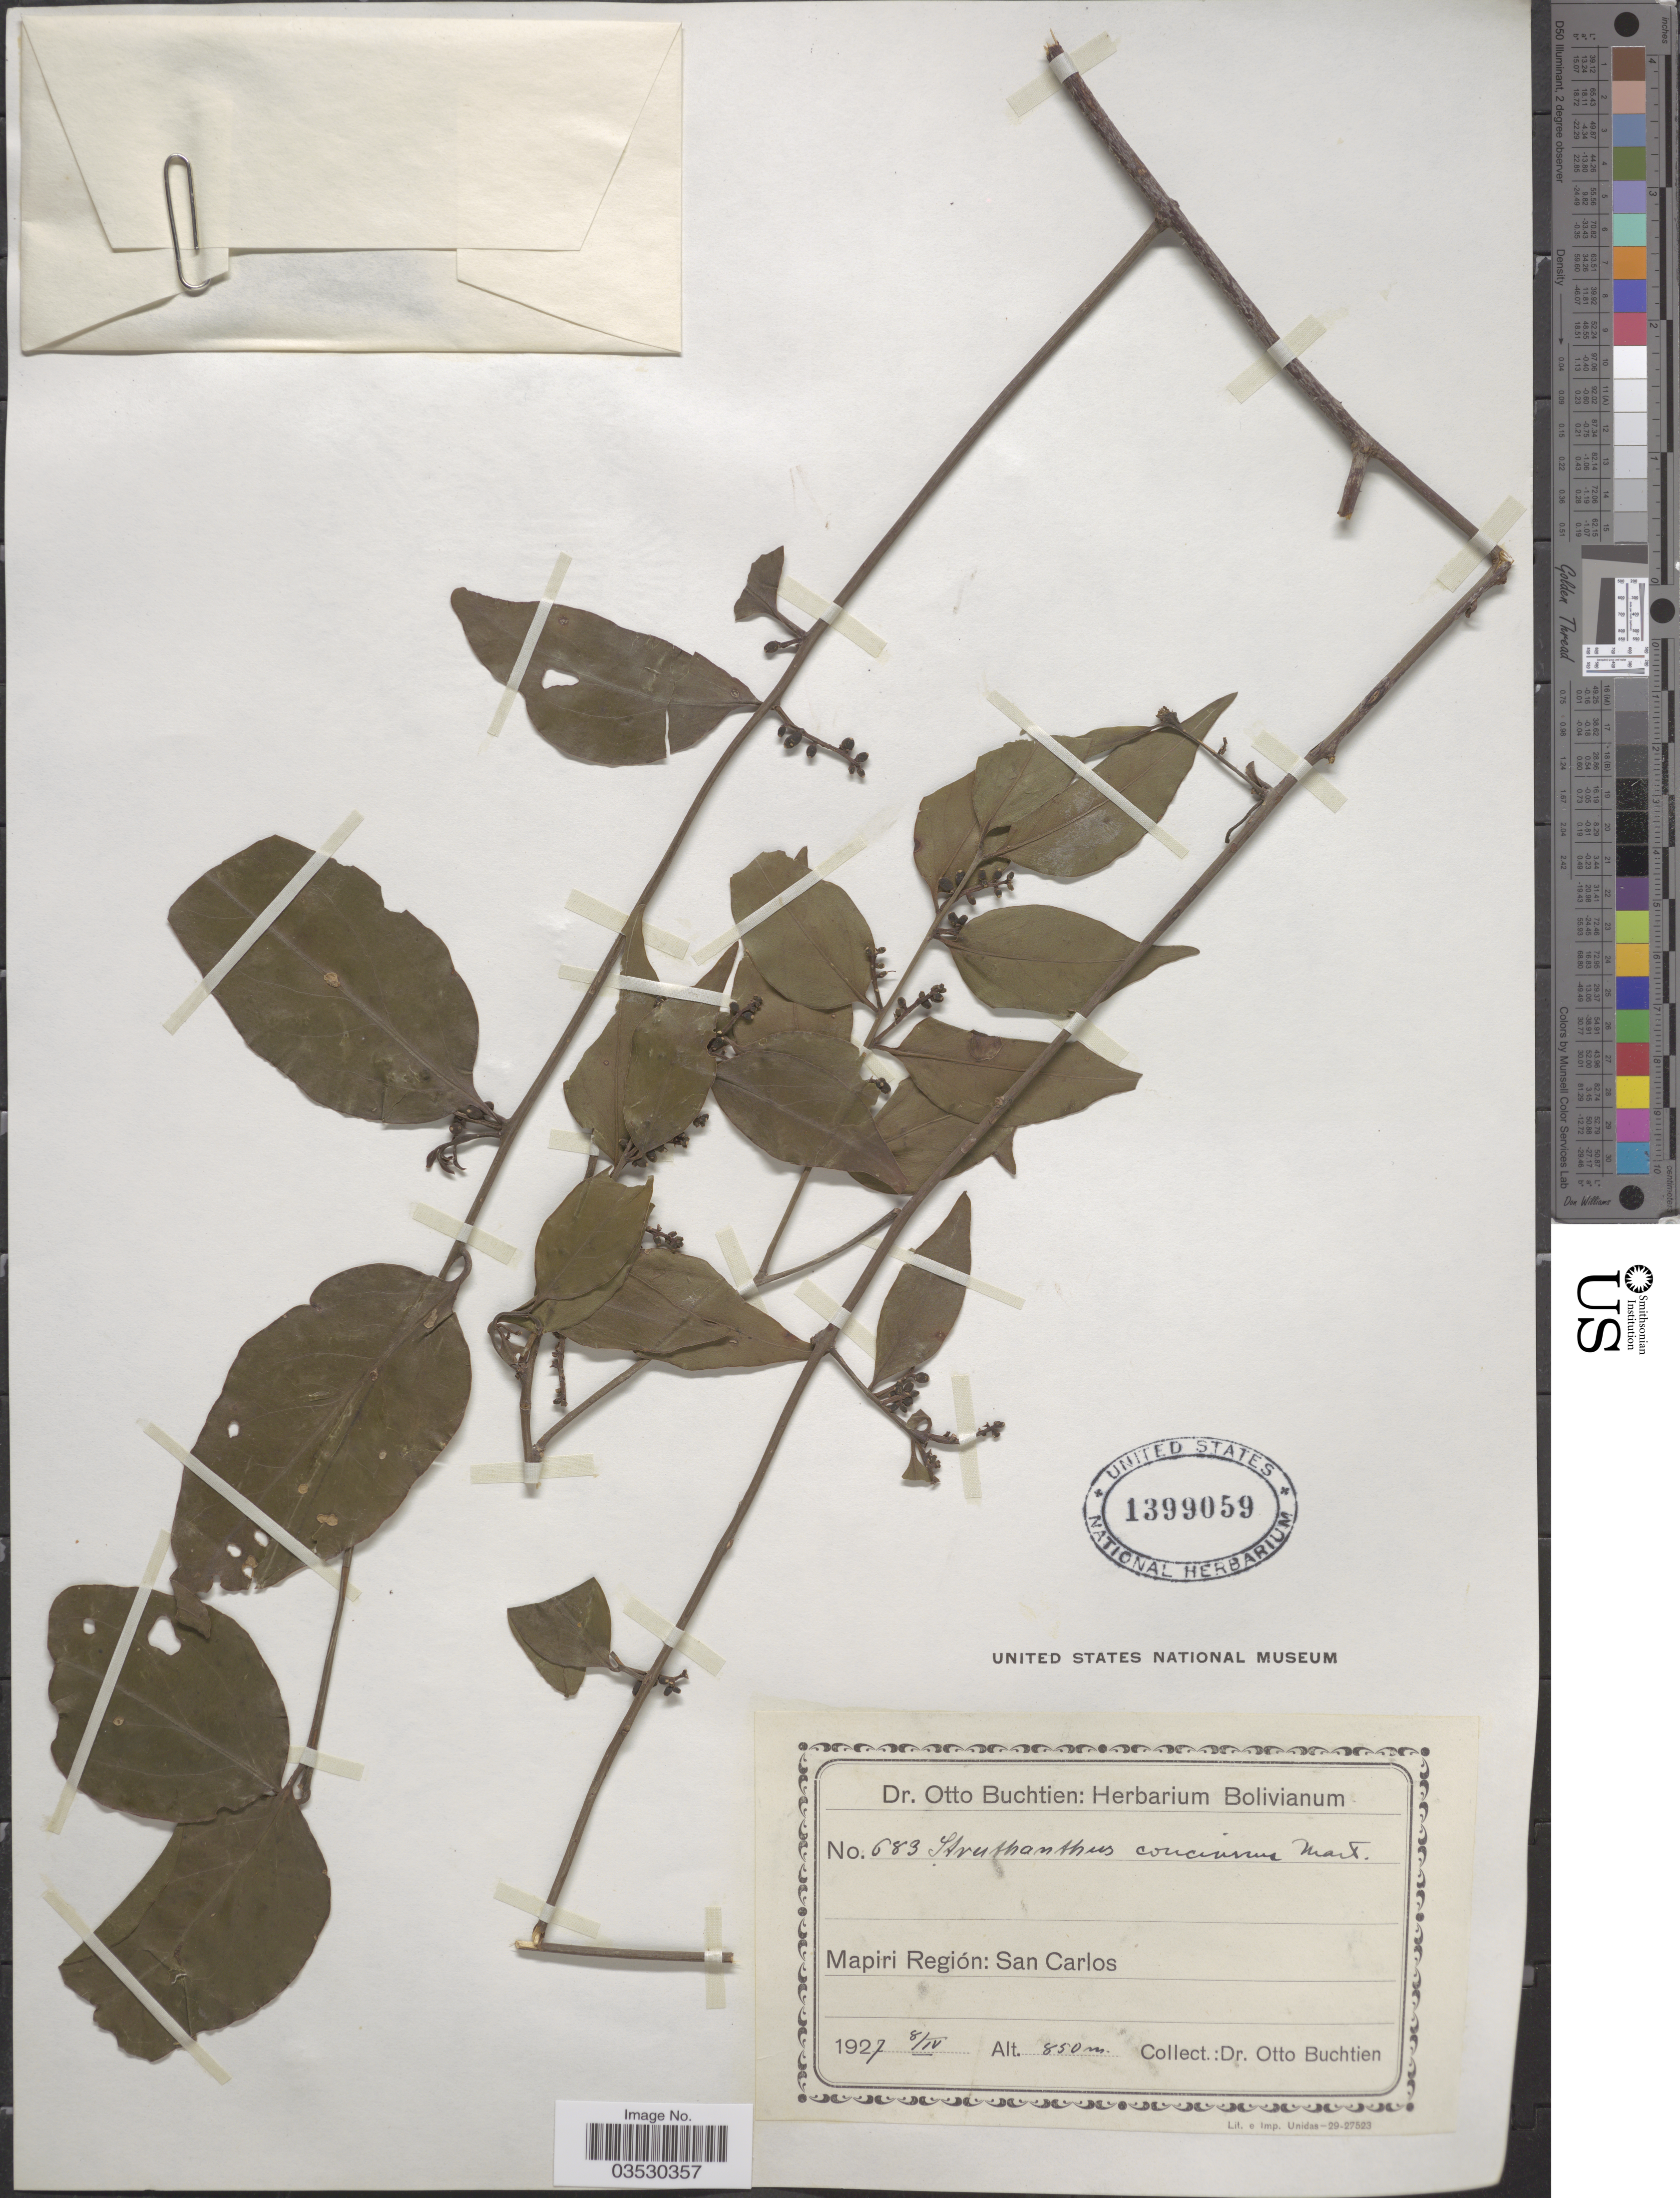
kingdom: Plantae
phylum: Tracheophyta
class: Magnoliopsida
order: Santalales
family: Loranthaceae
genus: Struthanthus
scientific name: Struthanthus concinnus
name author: Mart.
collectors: O. Buchtien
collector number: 683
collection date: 1927-04-08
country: Bolivia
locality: Mapiri Región: San Carlos.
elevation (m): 850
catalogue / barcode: US 1399059